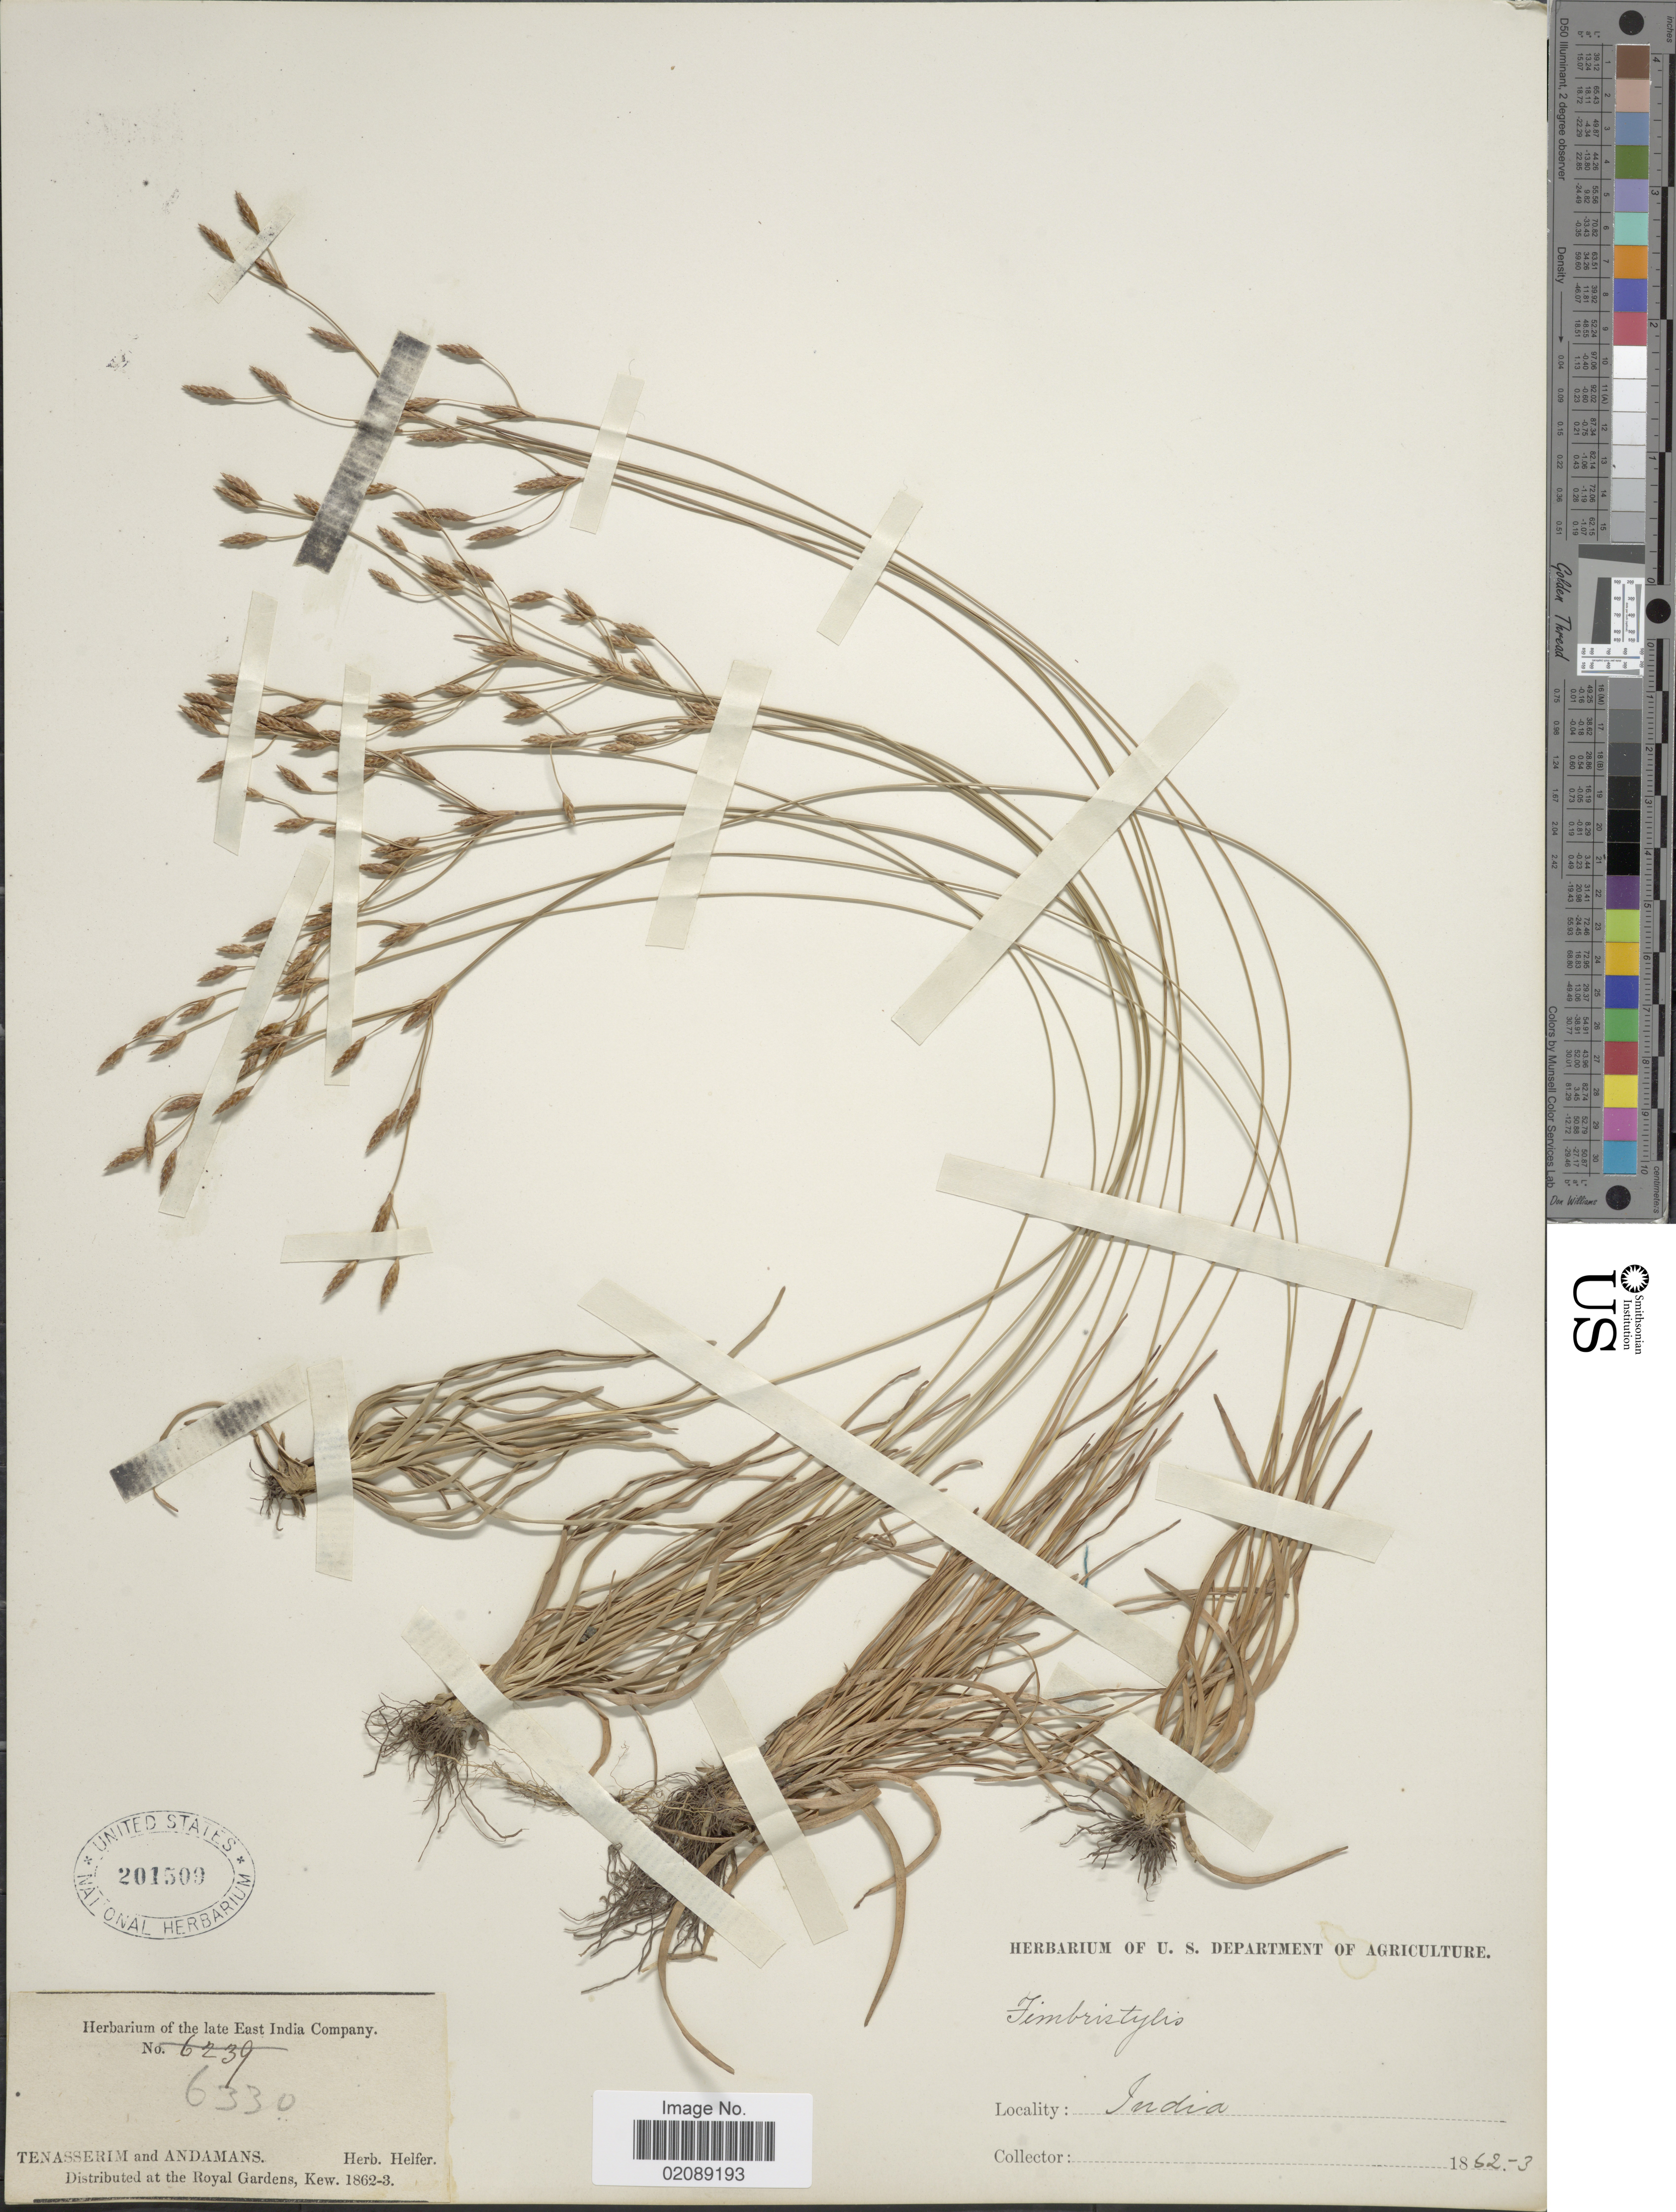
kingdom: Plantae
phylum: Tracheophyta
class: Liliopsida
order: Poales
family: Cyperaceae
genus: Fimbristylis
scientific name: Fimbristylis hookeriana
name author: Boeckeler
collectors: Ex herb. Helfer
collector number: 6330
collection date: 1862/1863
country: India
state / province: Andaman and Nicobar Islands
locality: Tenasserim and Andamans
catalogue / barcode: US 201509